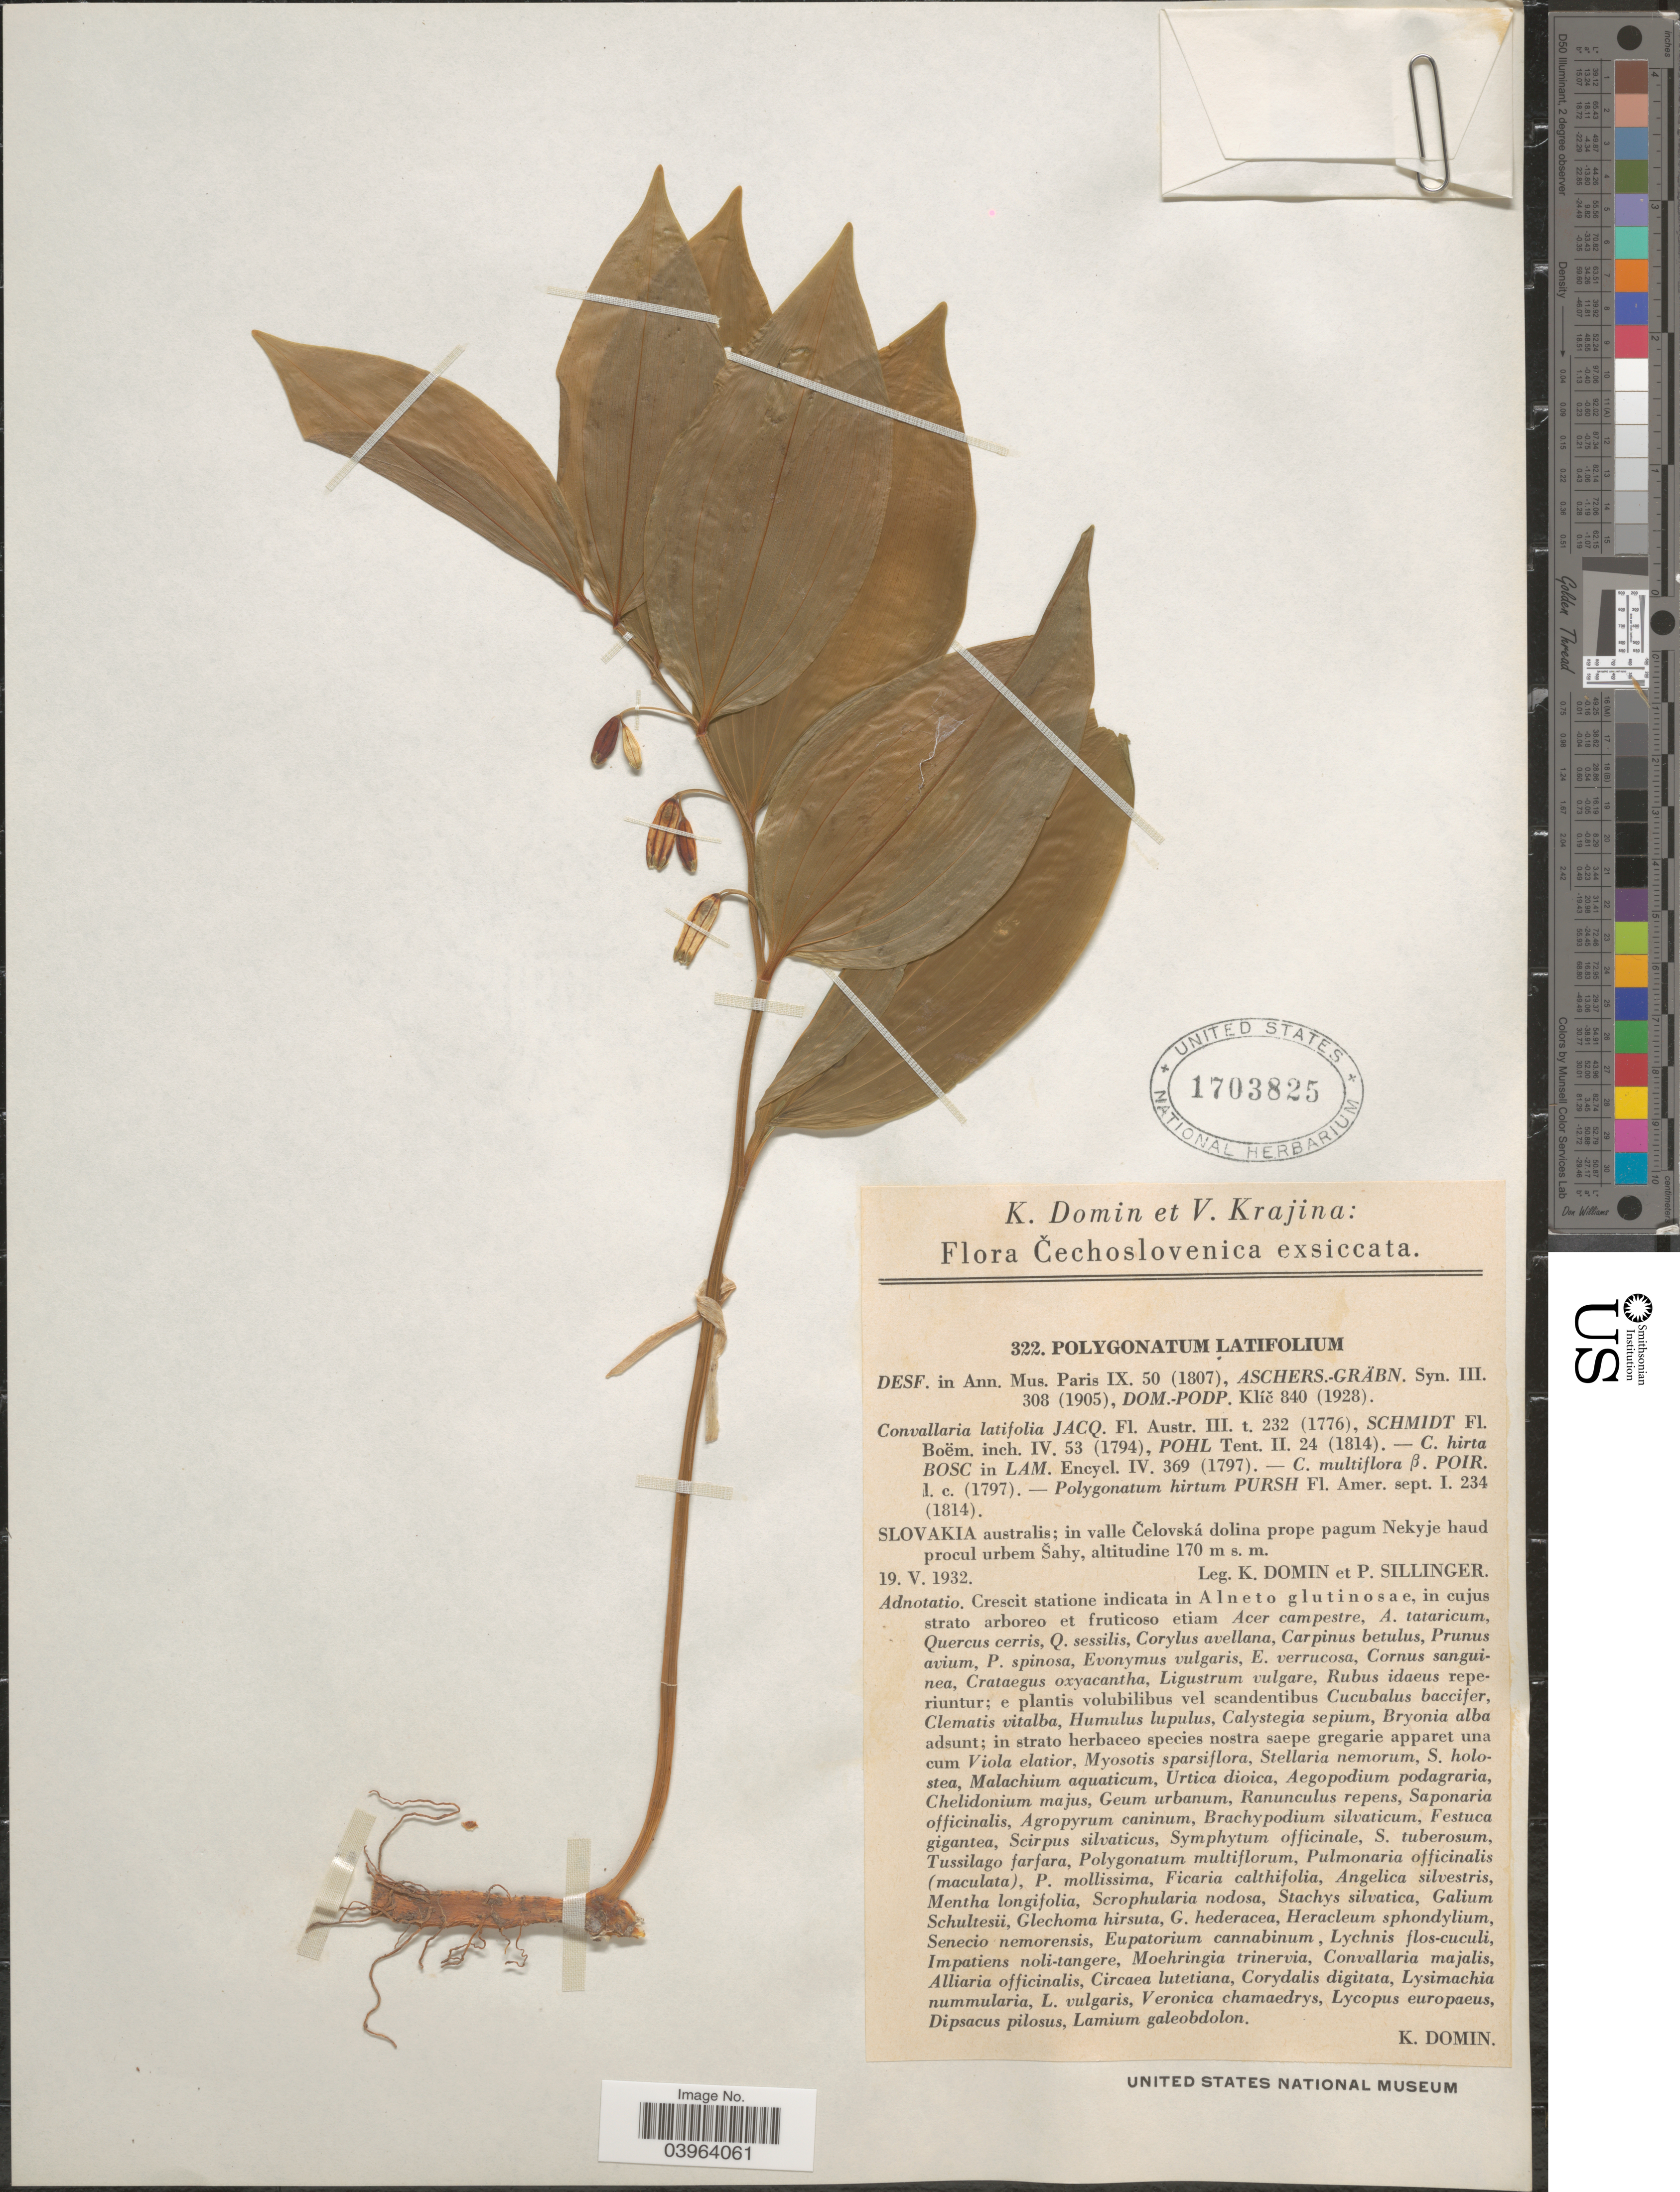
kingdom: Plantae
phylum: Tracheophyta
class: Liliopsida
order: Asparagales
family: Asparagaceae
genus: Polygonatum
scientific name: Polygonatum latifolium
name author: (Jacq.) Desf.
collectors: K. Domin & P. Sillinger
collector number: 322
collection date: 1932-05-19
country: Slovakia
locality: Slovakia australis: in valle Čelovská dolina prope pagum Nekyje haud procul urbem Šahy.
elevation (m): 170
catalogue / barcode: US 1703825